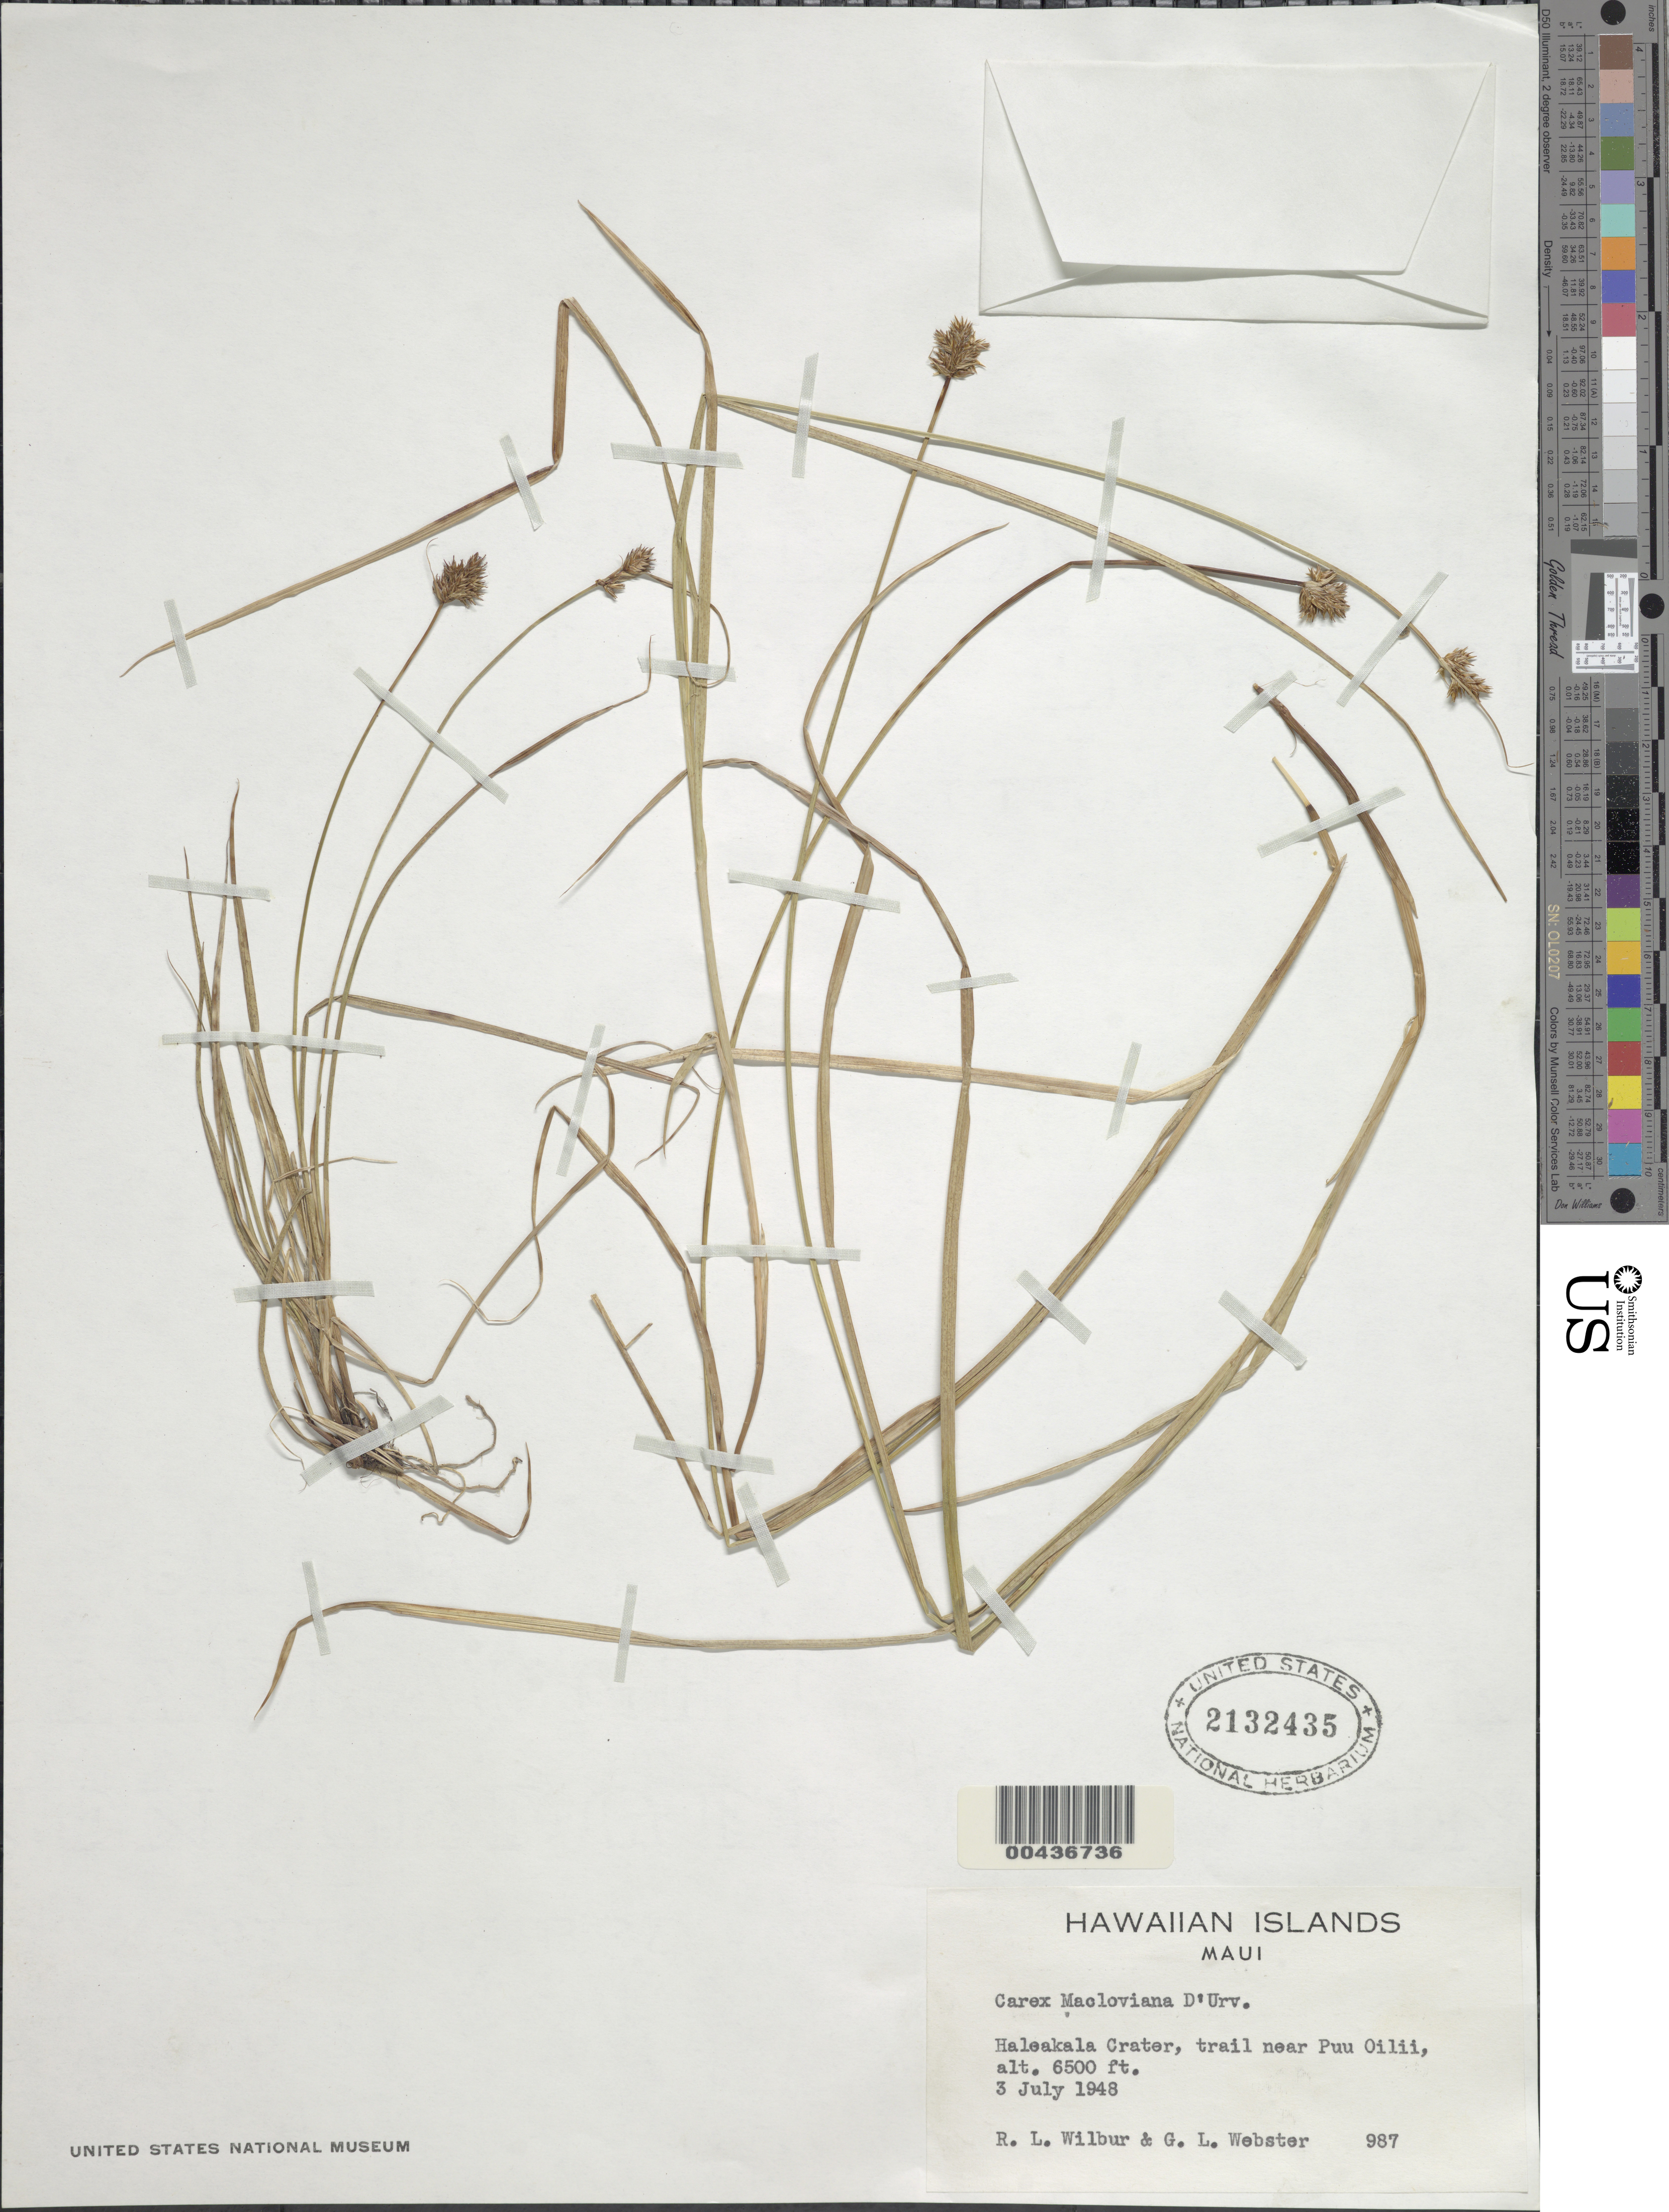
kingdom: Plantae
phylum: Tracheophyta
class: Liliopsida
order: Poales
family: Cyperaceae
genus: Carex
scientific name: Carex subfusca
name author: W. Boott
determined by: Wagner, W. L., (BOT), Smithsonian Institution - National Museum of Natural History (UNITED STATES)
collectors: R. L. Wilbur & G. L. Webster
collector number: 987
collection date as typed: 3 Jul 1948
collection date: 1948-07-03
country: United States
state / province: Hawaii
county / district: Maui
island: Maui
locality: Haleakala Crater, trail near Puu Oilii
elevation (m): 1981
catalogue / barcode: US 2132435